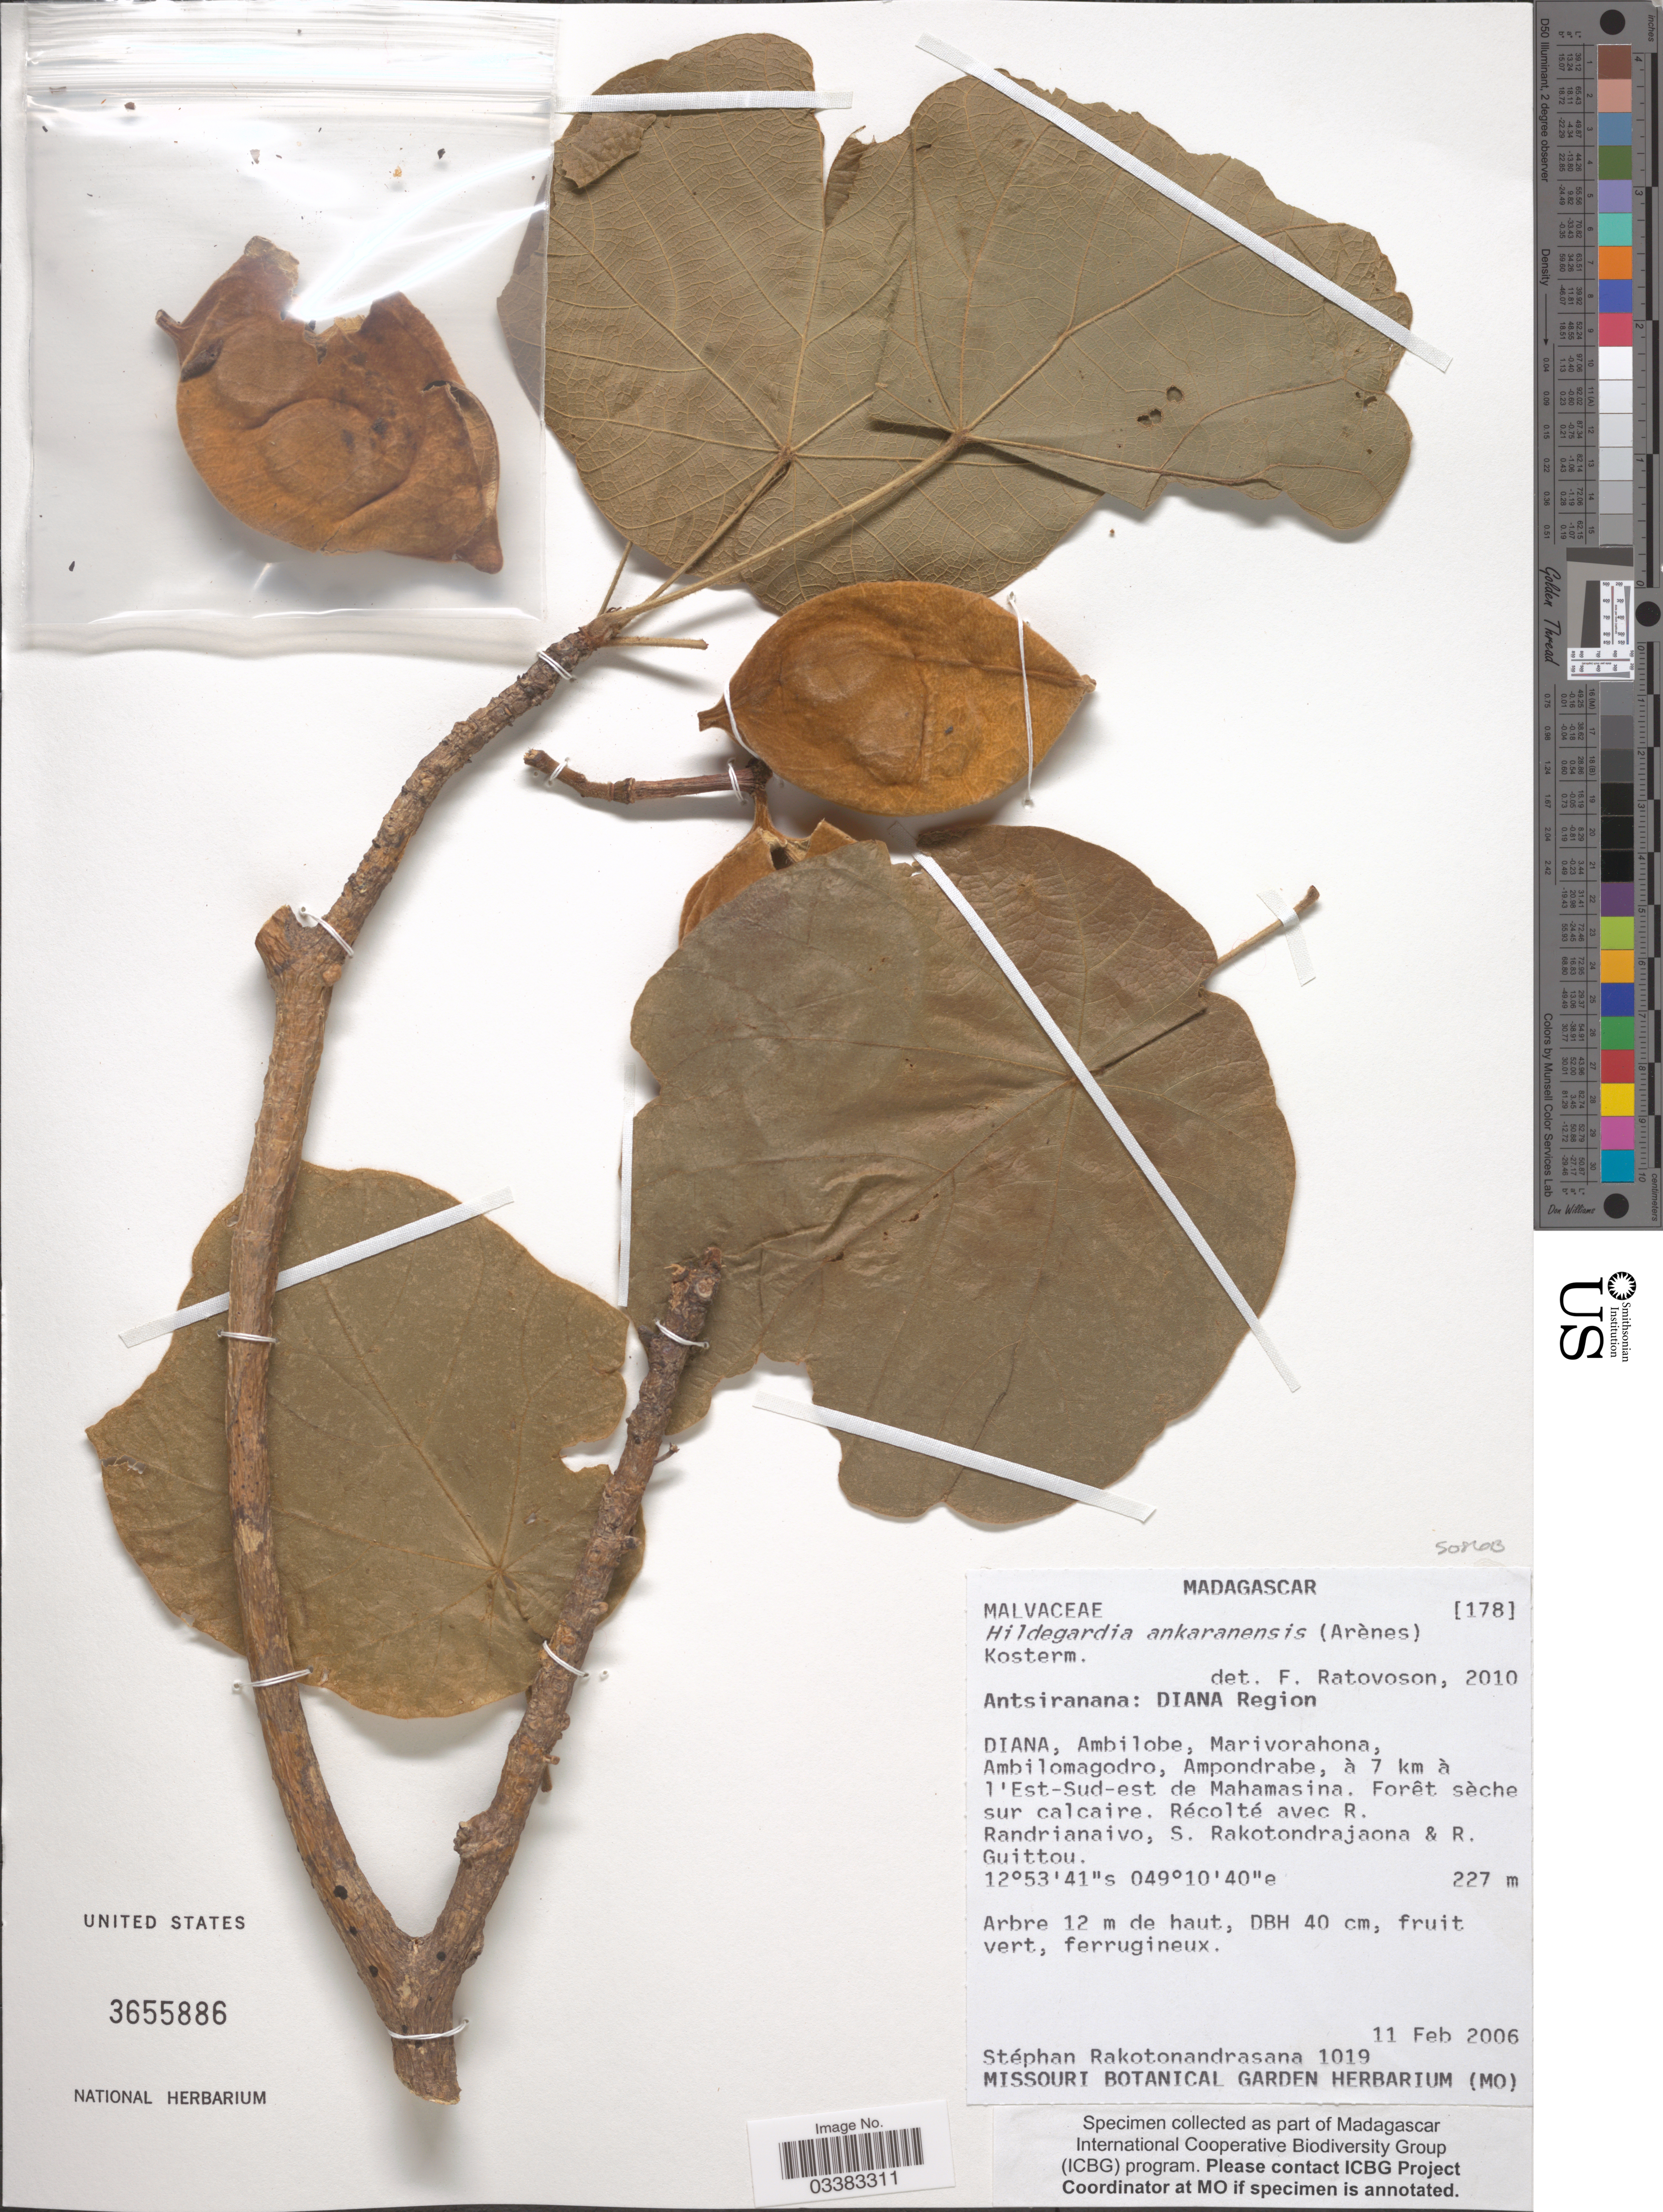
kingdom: Plantae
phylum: Tracheophyta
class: Magnoliopsida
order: Malvales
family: Malvaceae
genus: Hildegardia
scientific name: Hildegardia ankaranensis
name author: (Arènes) Kosterm.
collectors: R. Randrianaivo, S. Rakotonandrasana & R. Guittou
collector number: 1019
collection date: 2006-02-11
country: Madagascar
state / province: Diana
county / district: Ambilobe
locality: Diana Region. Diana, Ambilobe, Marivorahona, Ambilomagodro, Ampondrabe, à 7 km à l'Est-Sud-est de Mahamasina.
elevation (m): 227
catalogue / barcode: US 3655886